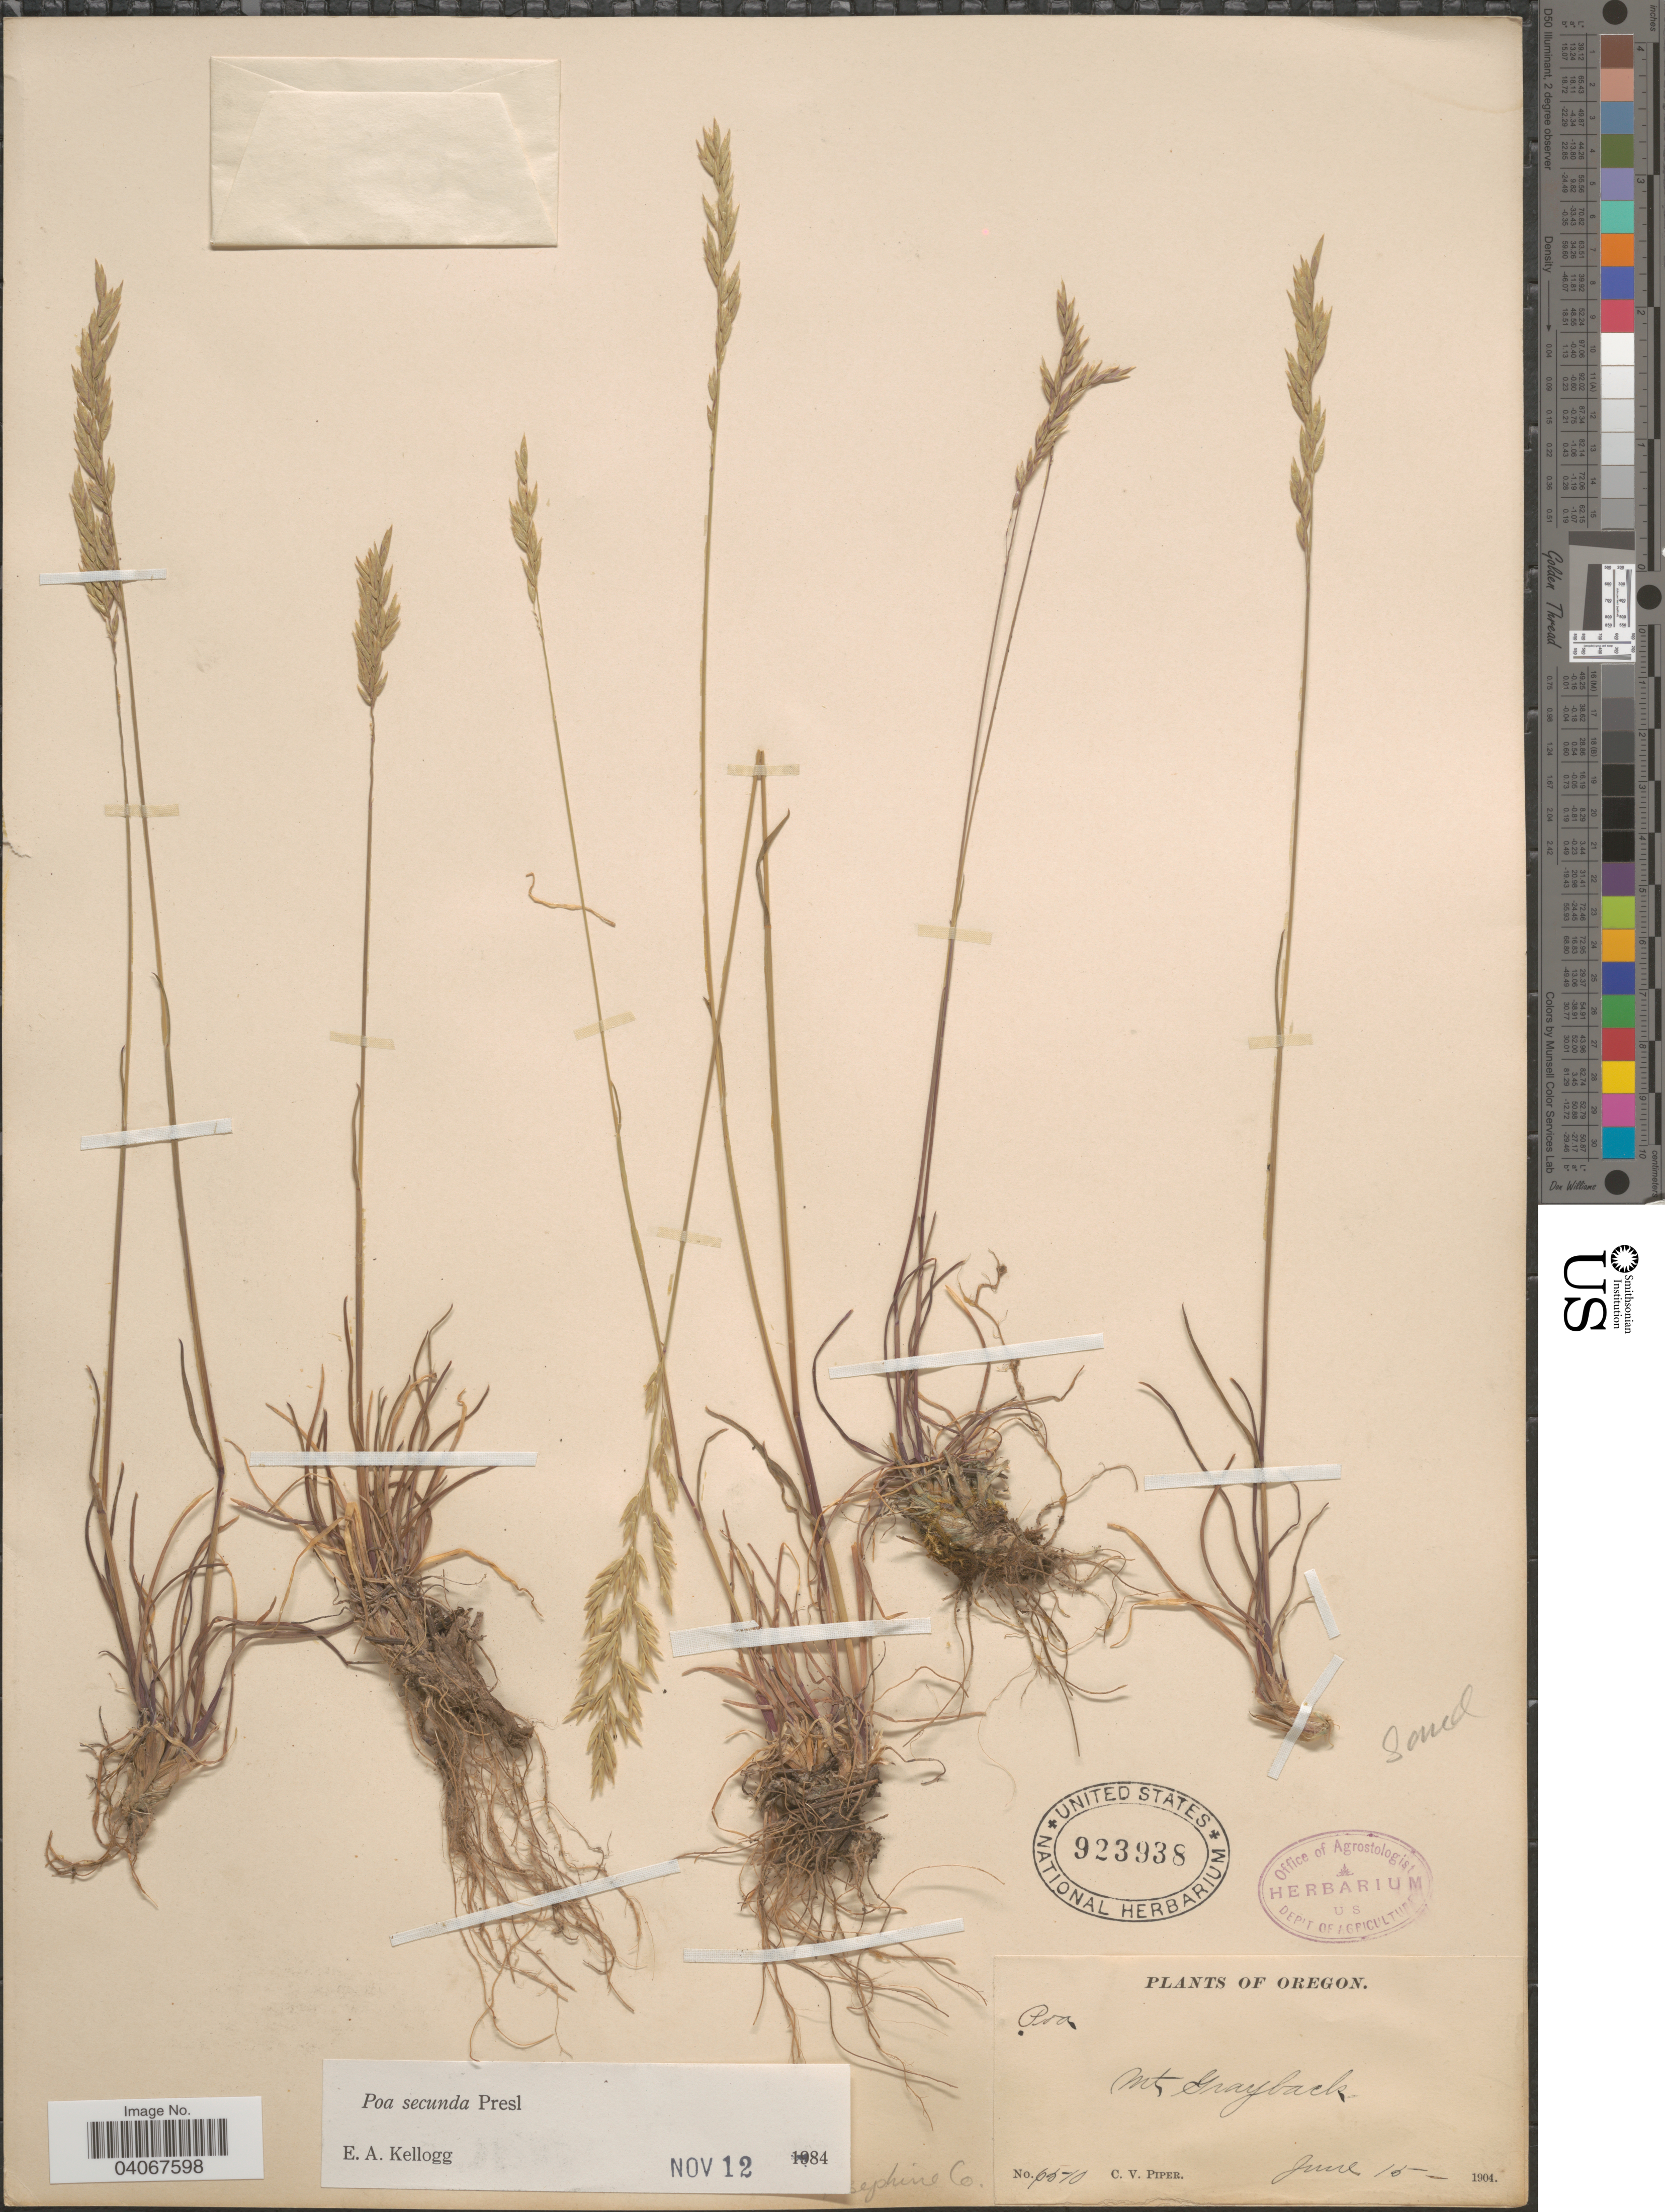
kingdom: Plantae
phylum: Tracheophyta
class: Liliopsida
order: Poales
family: Poaceae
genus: Poa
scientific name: Poa secunda subsp. secunda var. secunda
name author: J. Presl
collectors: C. V. Piper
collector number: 6510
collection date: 1904-06-15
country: United States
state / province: Oregon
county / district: Josephine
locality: Josephine Co. Mt Grayback.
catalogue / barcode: US 923938